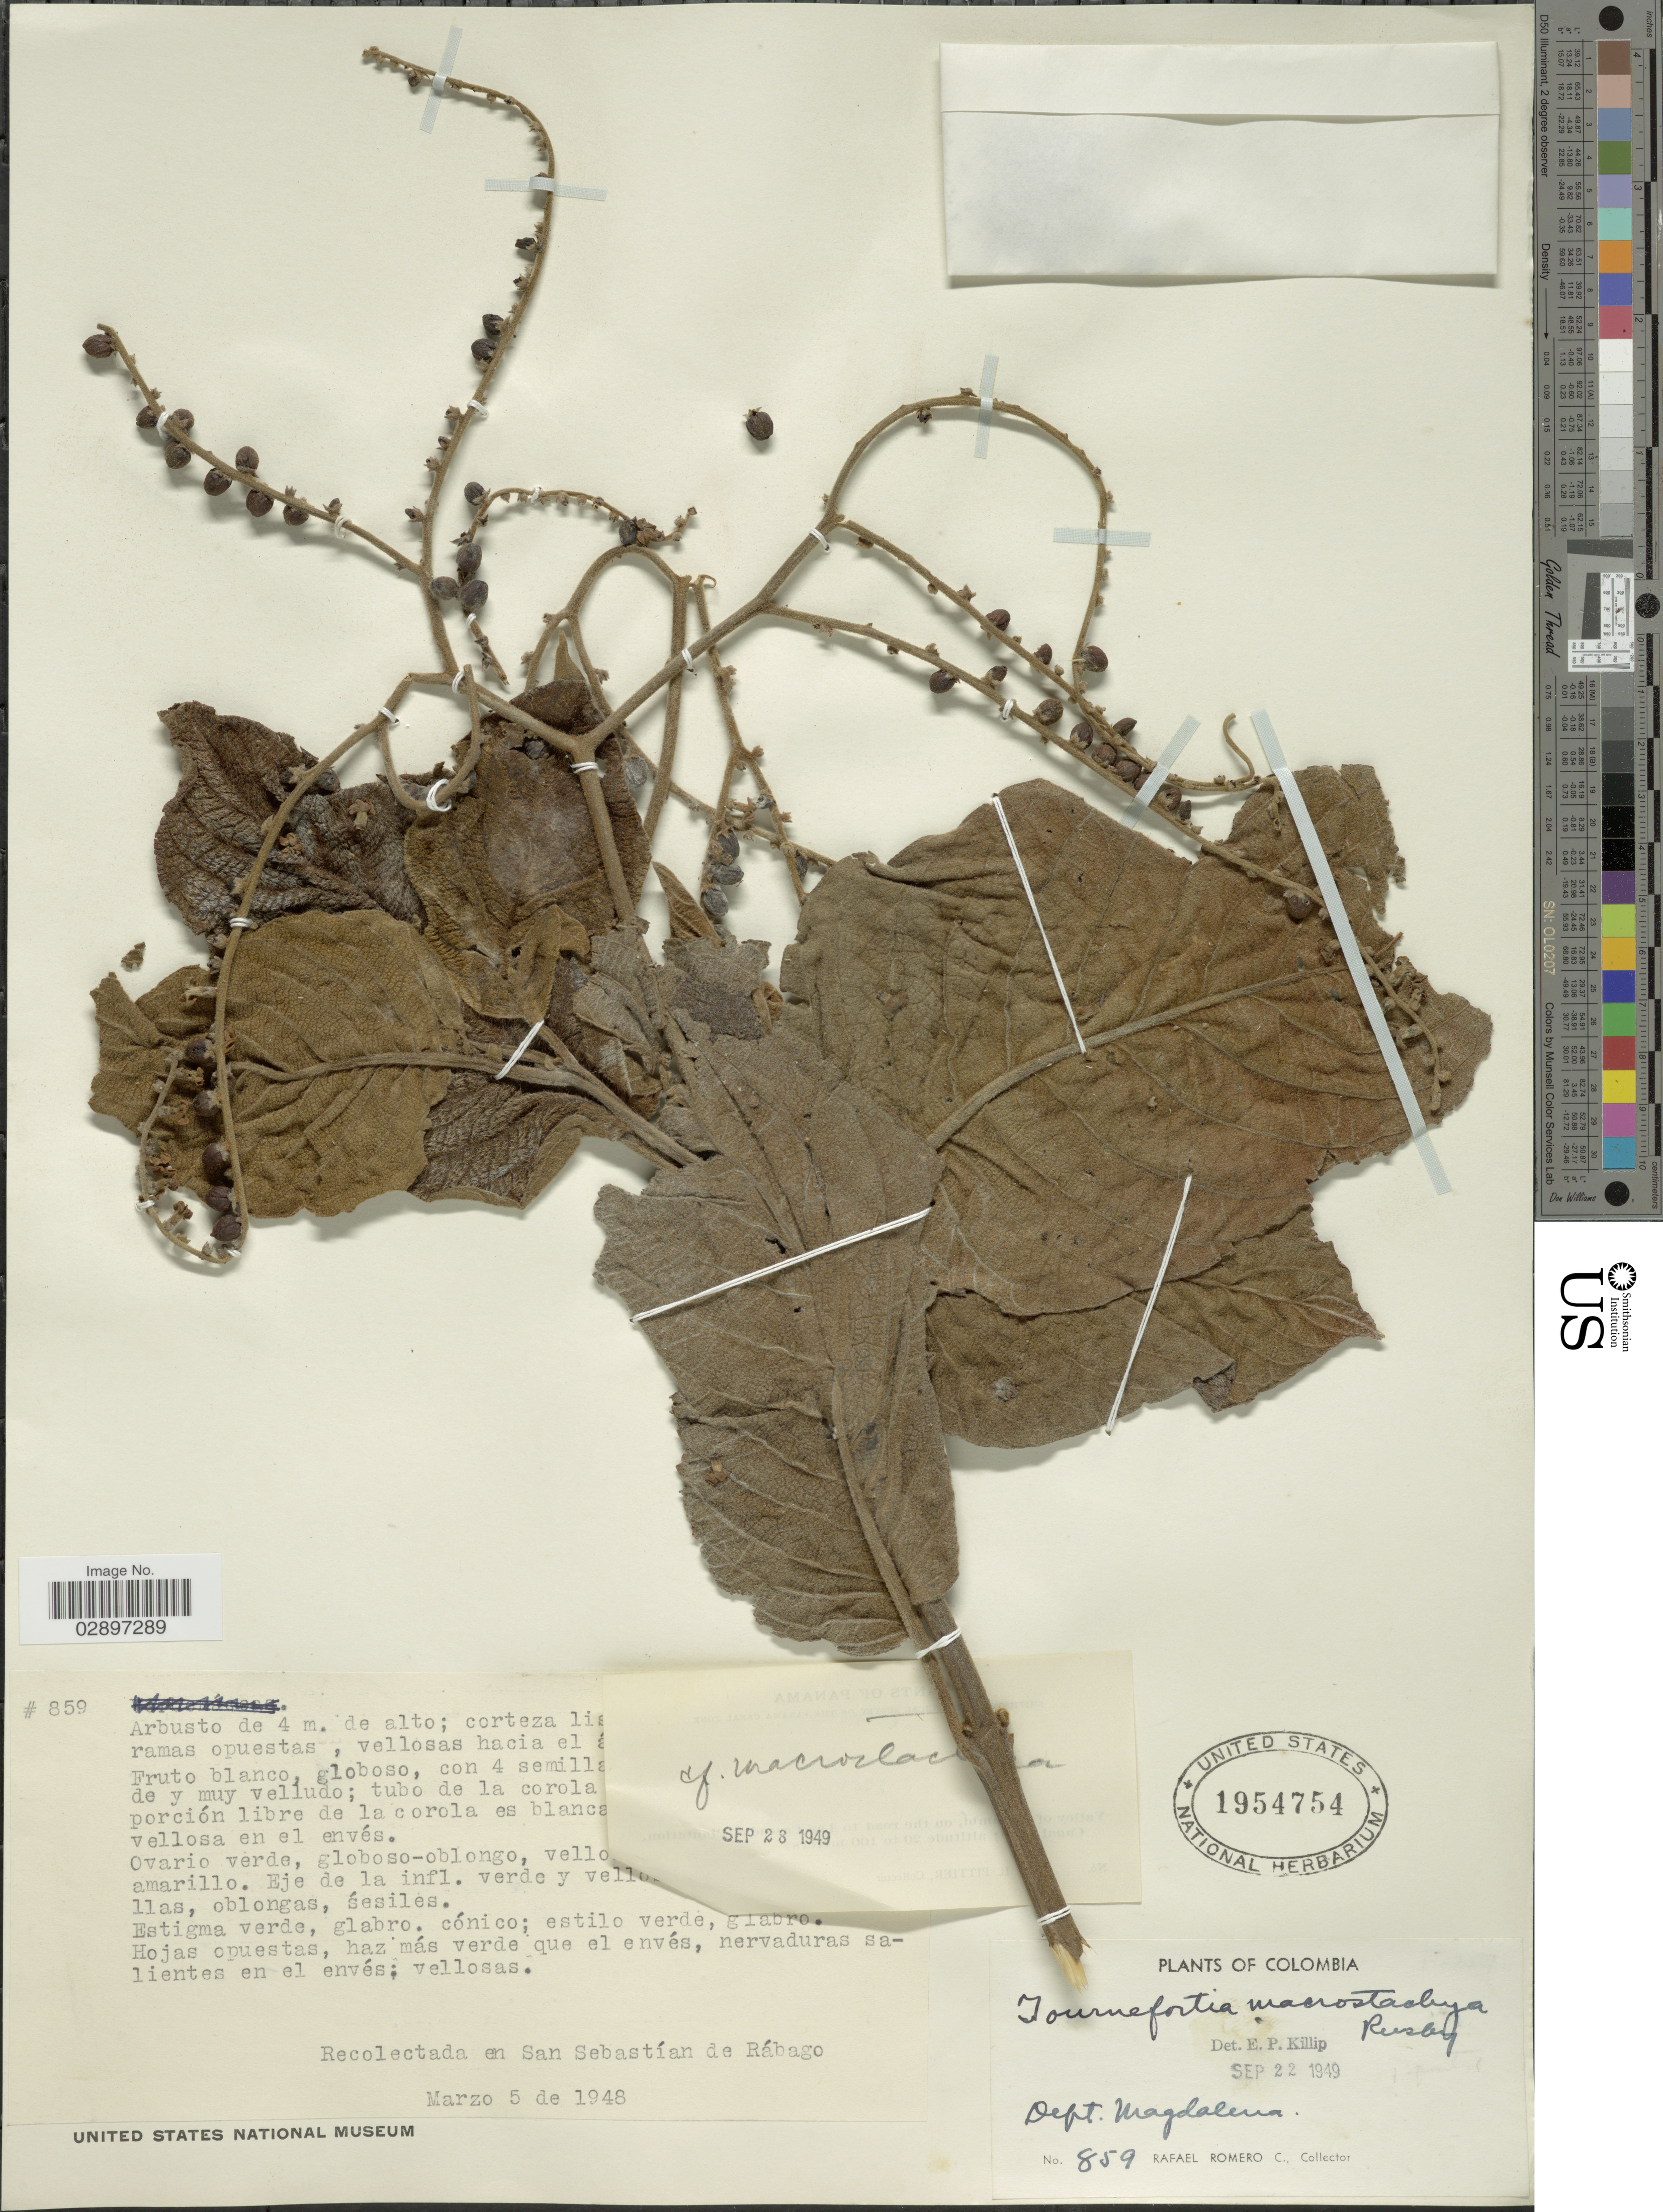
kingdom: Plantae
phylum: Tracheophyta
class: Magnoliopsida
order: Boraginales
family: Heliotropiaceae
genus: Tournefortia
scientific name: Tournefortia macrostachya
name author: Rusby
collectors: R. Romero Castañeda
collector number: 859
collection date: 1948-03-05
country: Colombia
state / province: Magdalena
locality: Dept. Magdalena. San Sebastían de Rábago.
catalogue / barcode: US 1954754